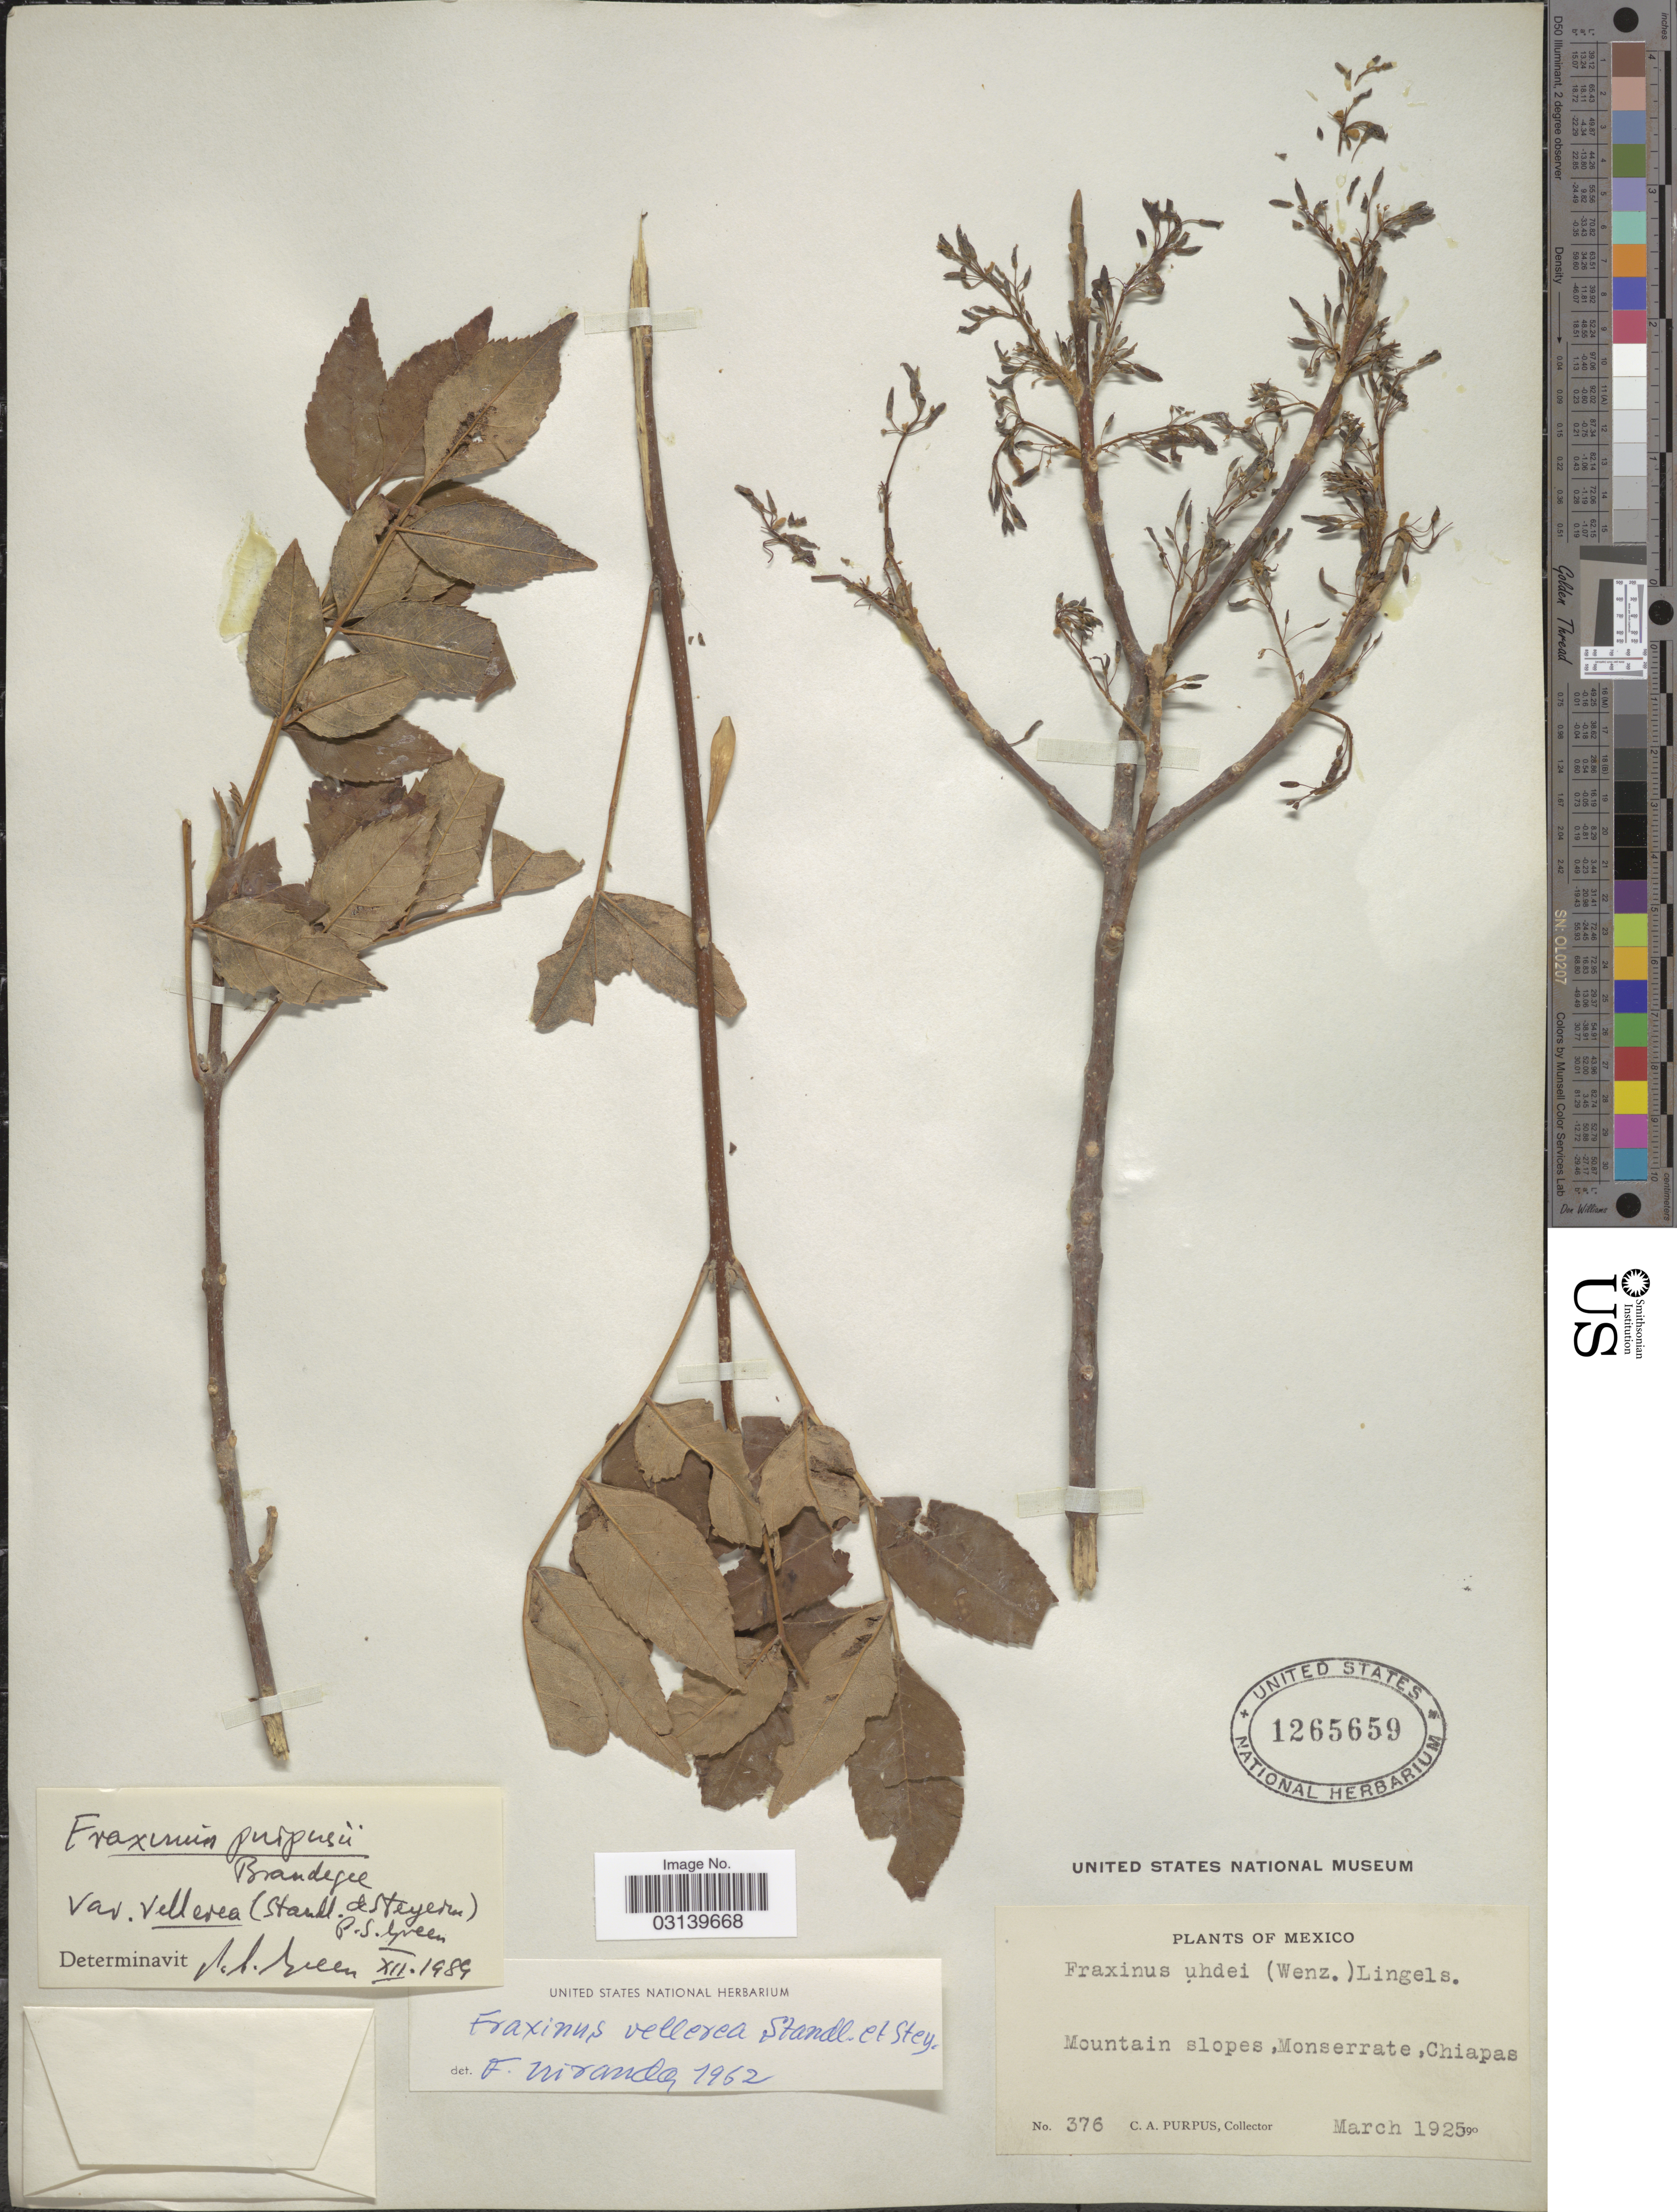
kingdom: Plantae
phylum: Tracheophyta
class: Magnoliopsida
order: Lamiales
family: Oleaceae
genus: Fraxinus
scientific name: Fraxinus purpusii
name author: Brandegee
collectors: C. A. Purpus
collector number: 376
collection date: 1925-03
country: Mexico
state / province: Chiapas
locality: Mountain slopes, Monserrate.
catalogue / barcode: US 1265659